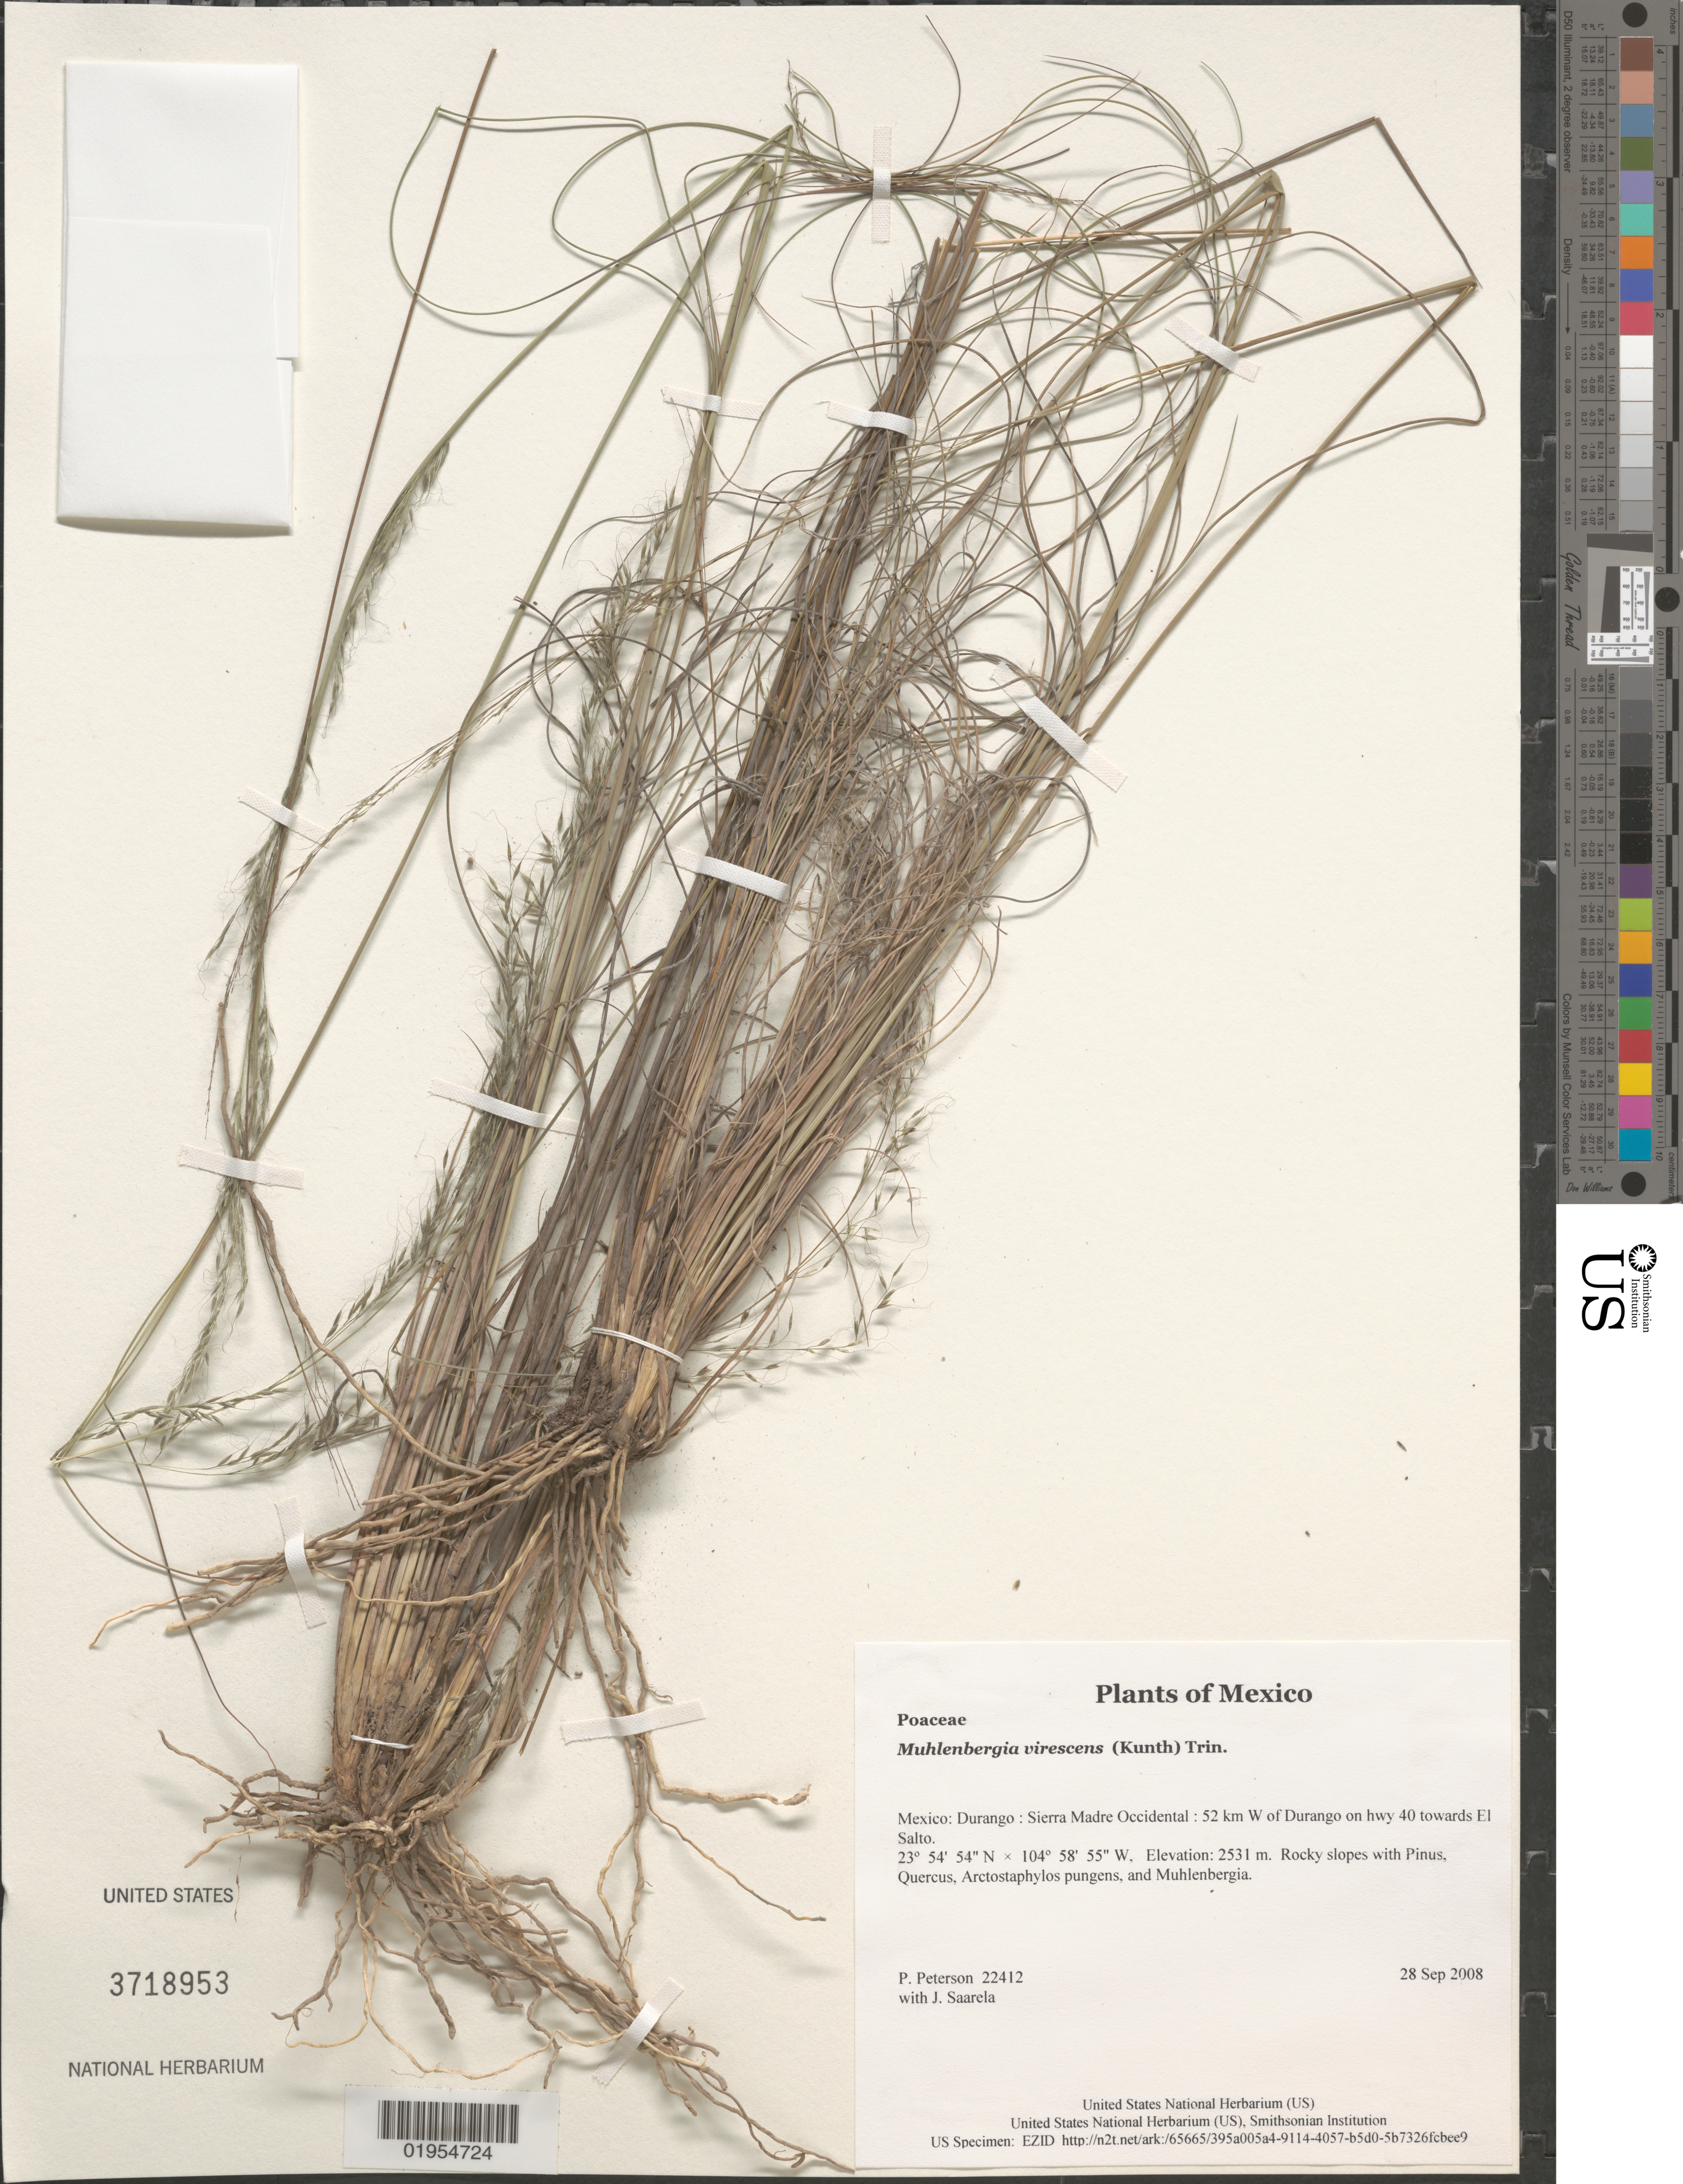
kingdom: Plantae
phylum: Tracheophyta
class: Liliopsida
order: Poales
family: Poaceae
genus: Muhlenbergia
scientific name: Muhlenbergia virescens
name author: (Kunth) Trin.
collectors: P. M. Peterson & J. Saarela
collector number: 22412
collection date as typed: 28 Sep 2008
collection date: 2008-09-28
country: Mexico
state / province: Durango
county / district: Sierra Madre Occidental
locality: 52 km W of Durango on hwy 40 towards El Salto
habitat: Rocky slopes with Pinus, Quercus, Arctostaphylos pungens, and Muhlenbergia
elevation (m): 2531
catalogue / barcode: US 3718953